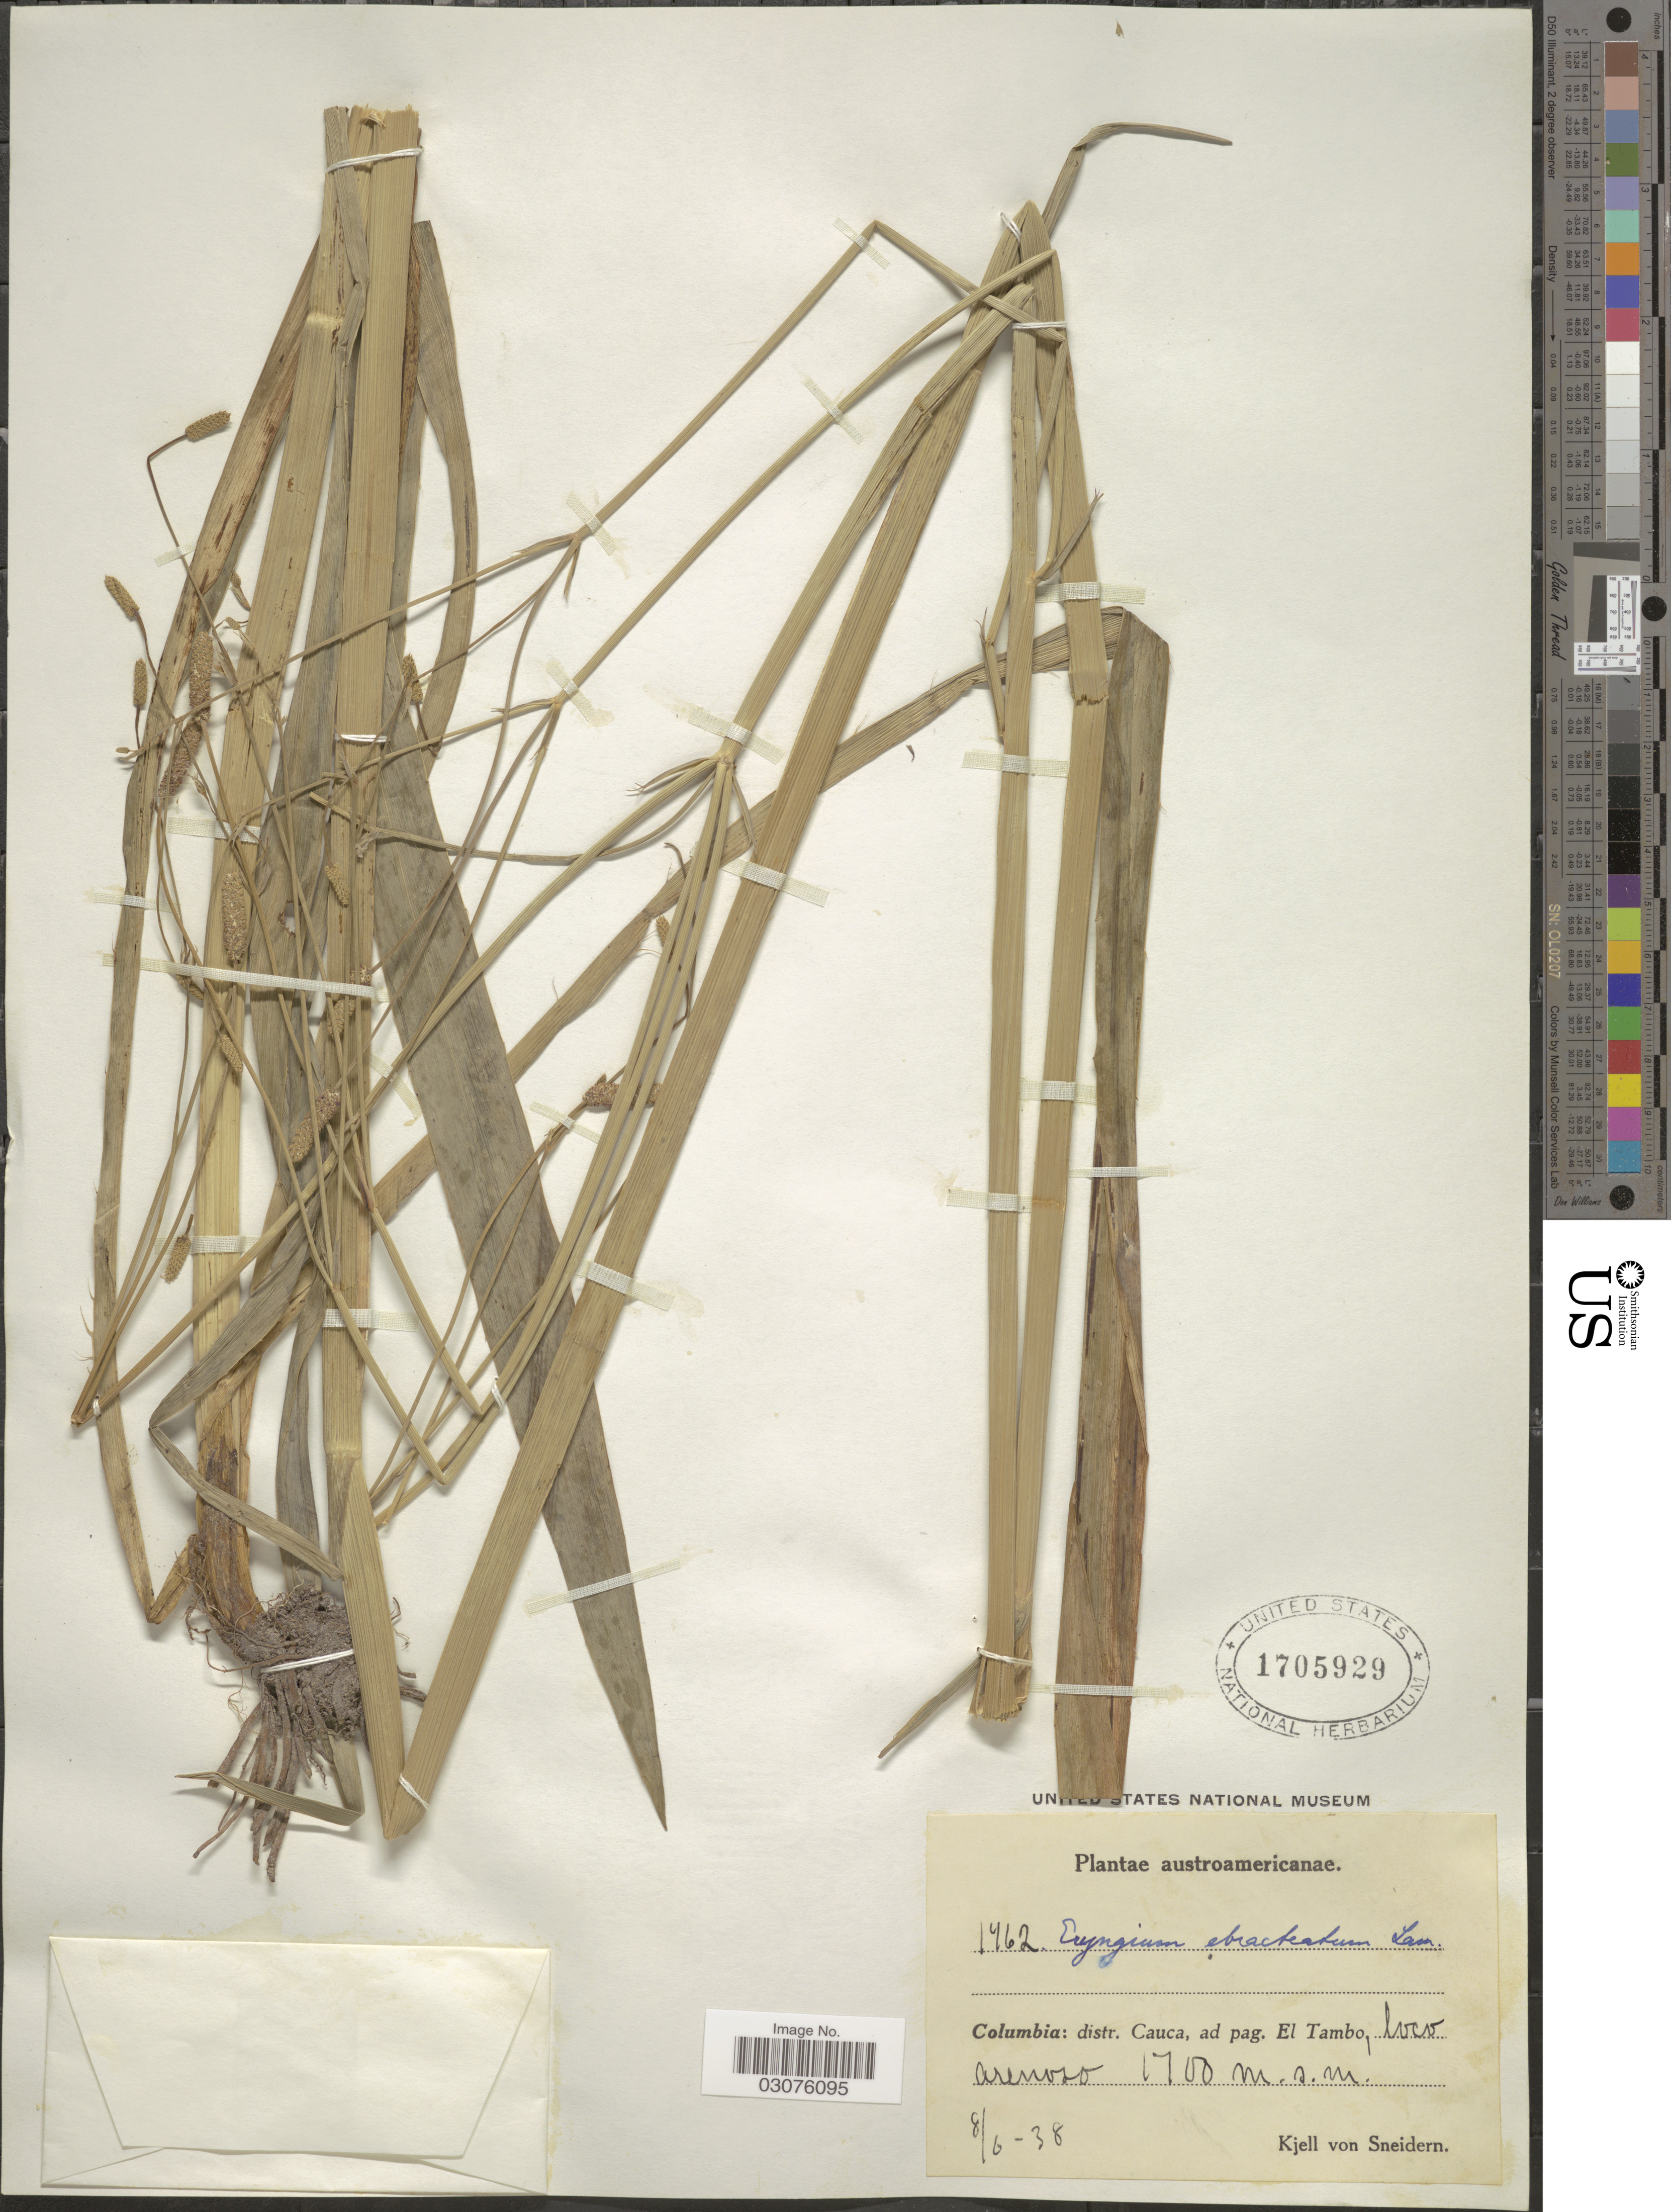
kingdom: Plantae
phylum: Tracheophyta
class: Magnoliopsida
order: Apiales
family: Apiaceae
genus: Eryngium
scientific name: Eryngium ebracteatum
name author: Lam.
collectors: K. von Sneidern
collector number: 1462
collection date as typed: Transcribed d/m/y: 8/6/38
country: Colombia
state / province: Cauca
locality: Distr. Cauca, ad pag. El Tambo, loco arenoso.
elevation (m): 1700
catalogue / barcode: US 1705929